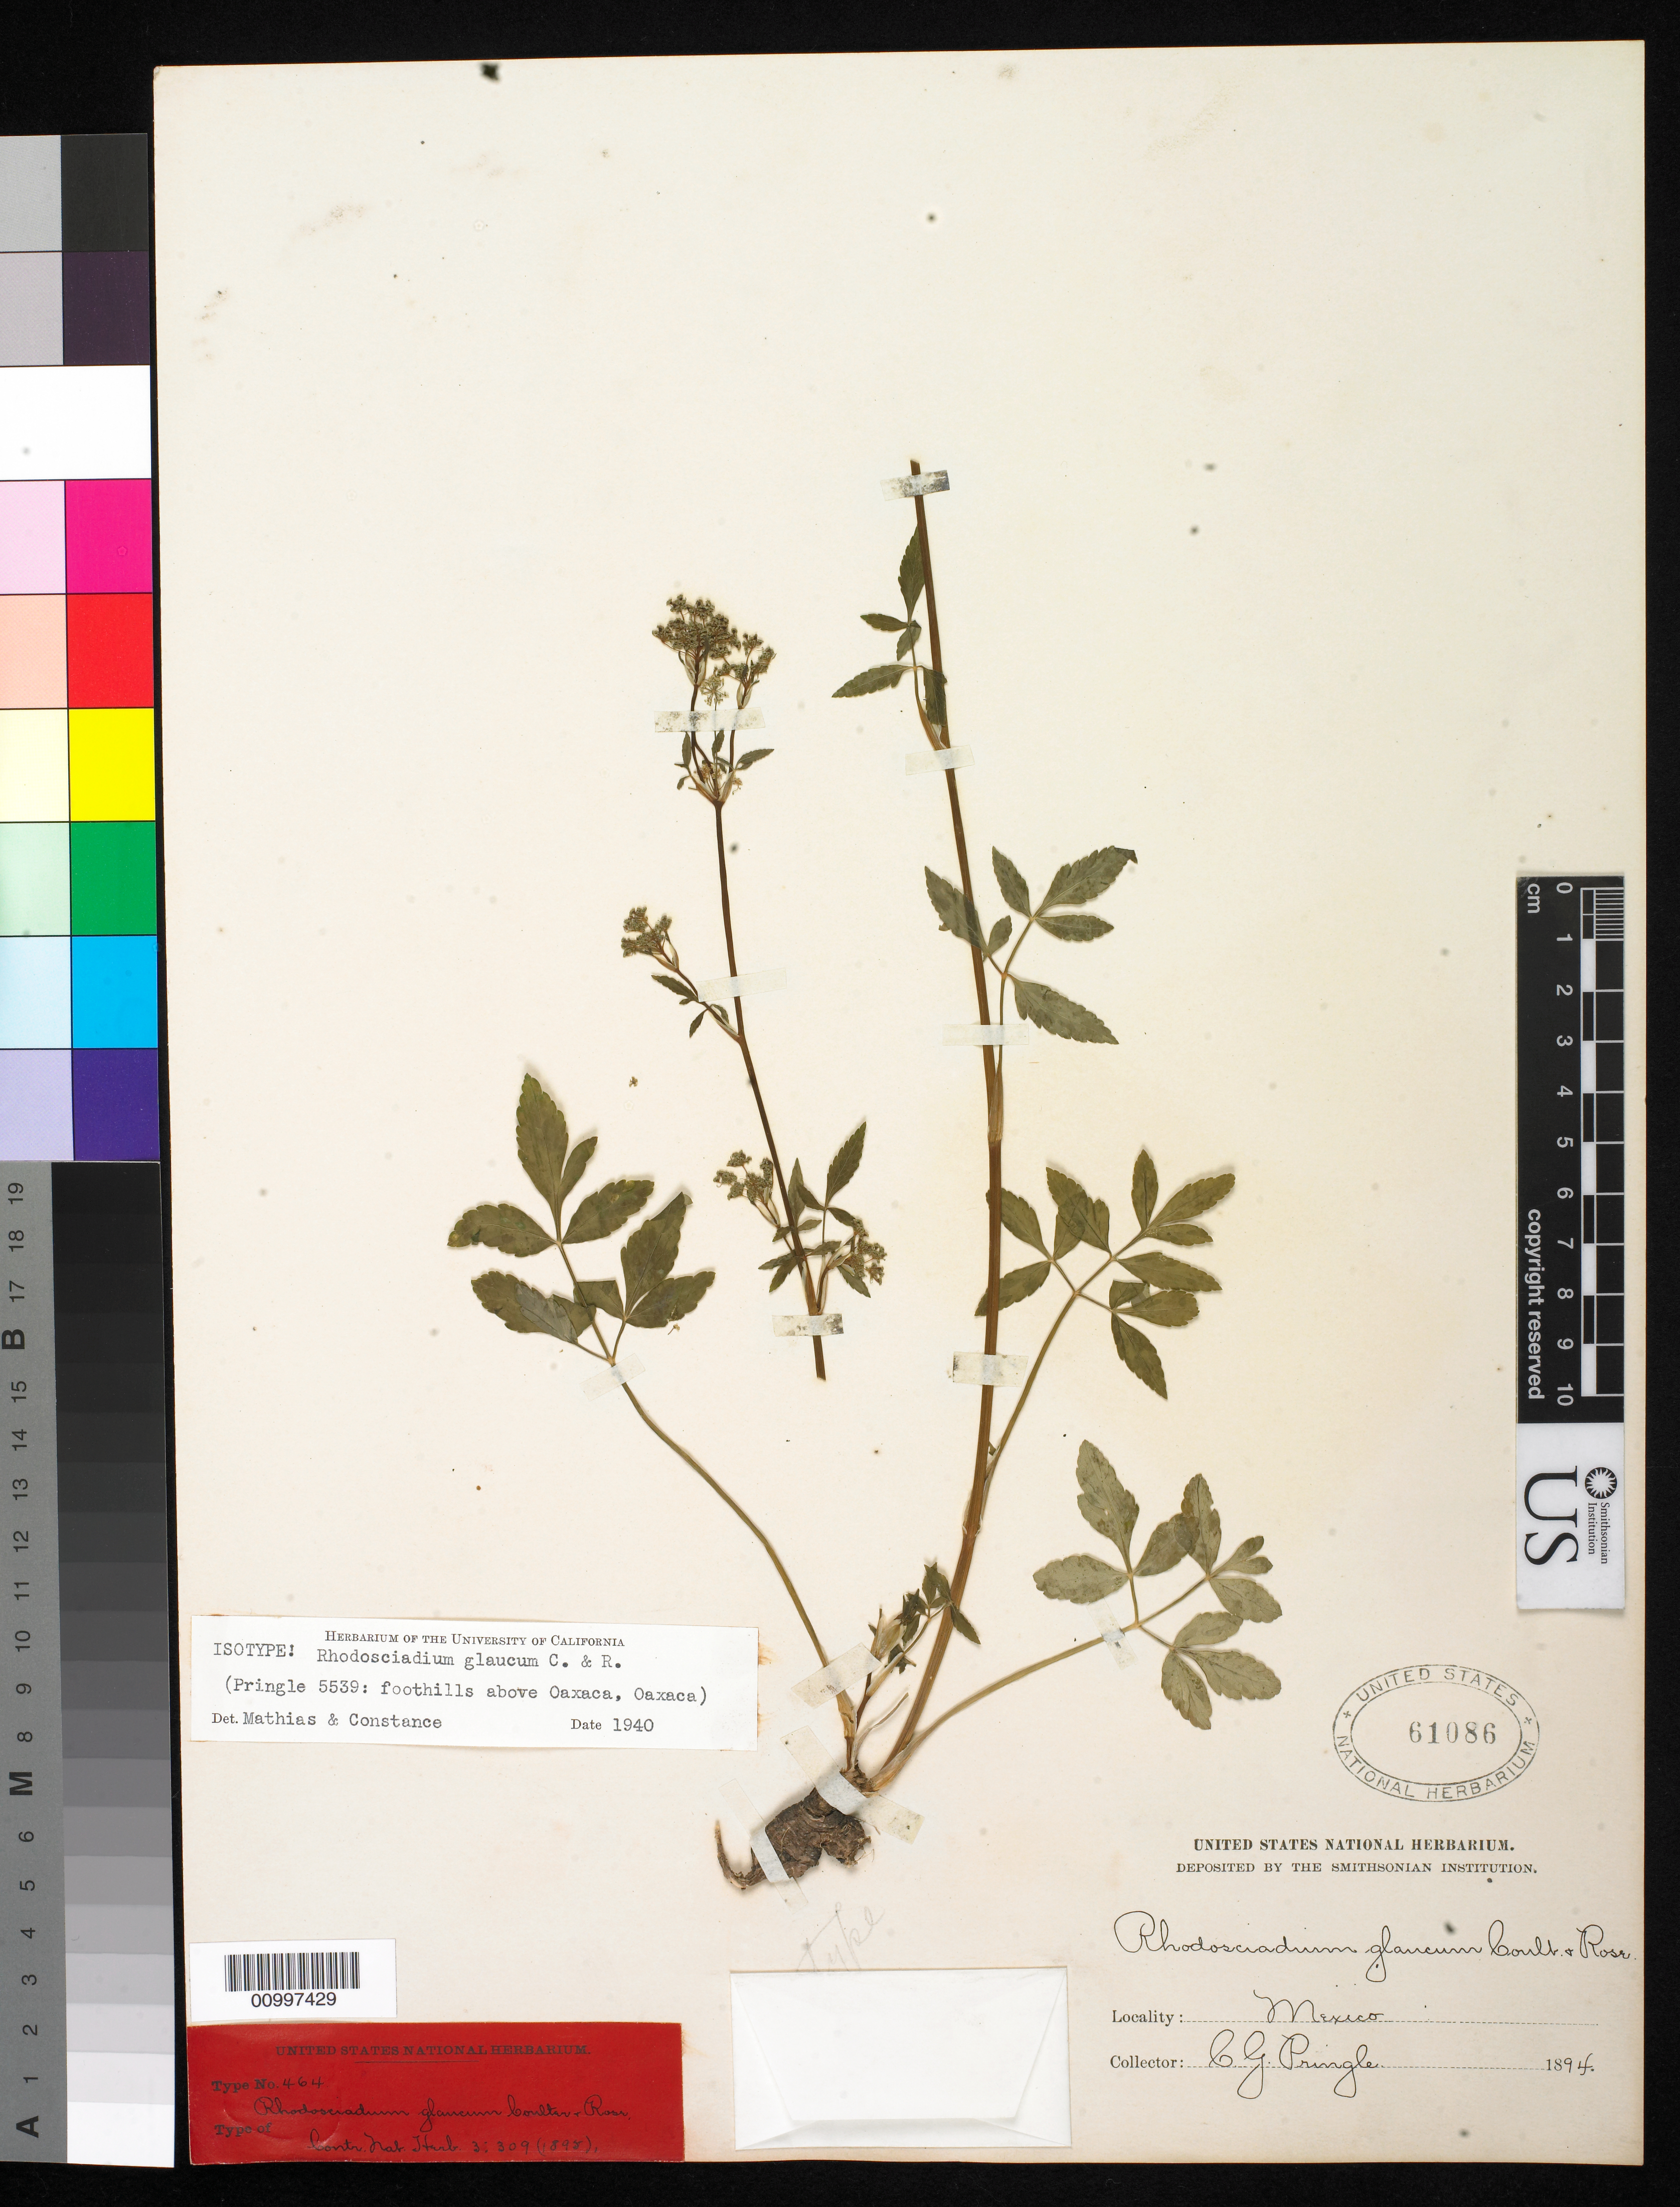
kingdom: Plantae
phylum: Tracheophyta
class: Magnoliopsida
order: Apiales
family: Apiaceae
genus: Rhodosciadium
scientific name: Rhodosciadium glaucum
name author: J.M. Coult. & Rose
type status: Syntype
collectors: C. G. Pringle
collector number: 5539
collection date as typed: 1894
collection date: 1894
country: Mexico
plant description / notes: This sheet lacks an original collection number or date, but Mathias and Constance have indicated it is Pringle 5539 (and as "isotype").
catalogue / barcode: US 61086